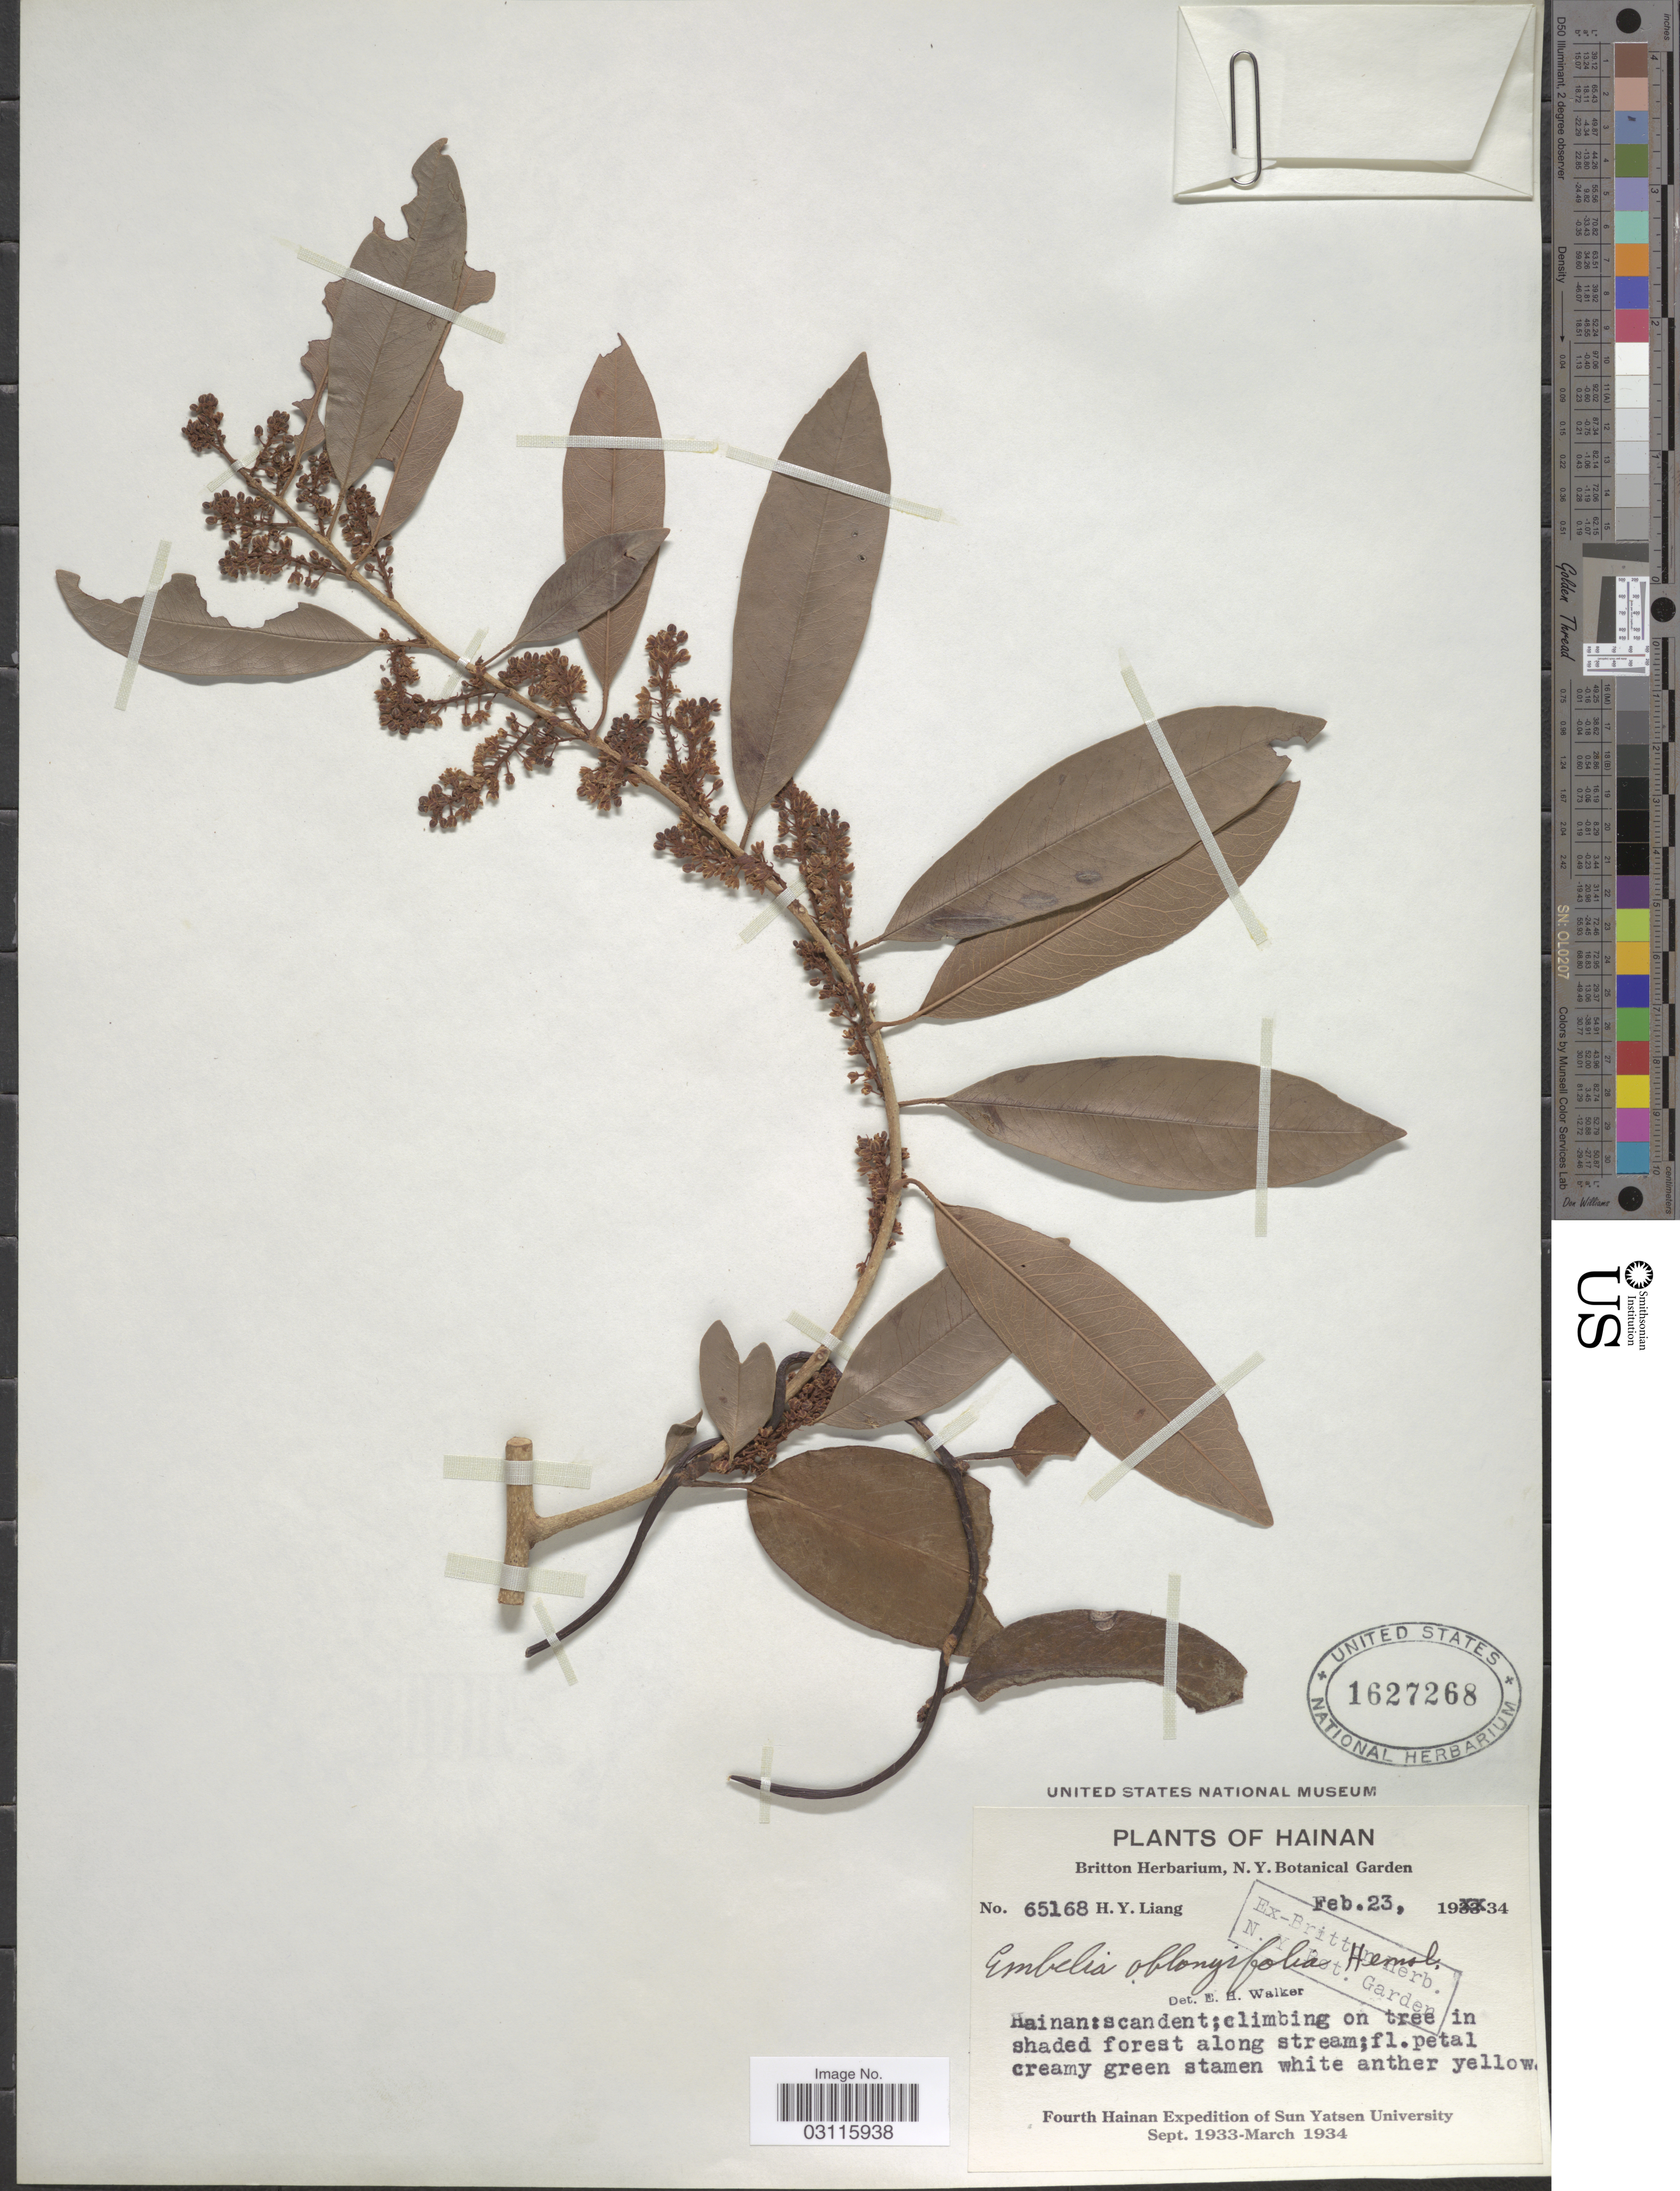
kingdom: Plantae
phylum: Tracheophyta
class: Magnoliopsida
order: Ericales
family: Primulaceae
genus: Embelia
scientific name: Embelia oblongifolia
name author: Hemsl.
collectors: H. Y. Liang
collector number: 65168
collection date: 1934-02-23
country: China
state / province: Hainan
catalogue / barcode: US 1627268